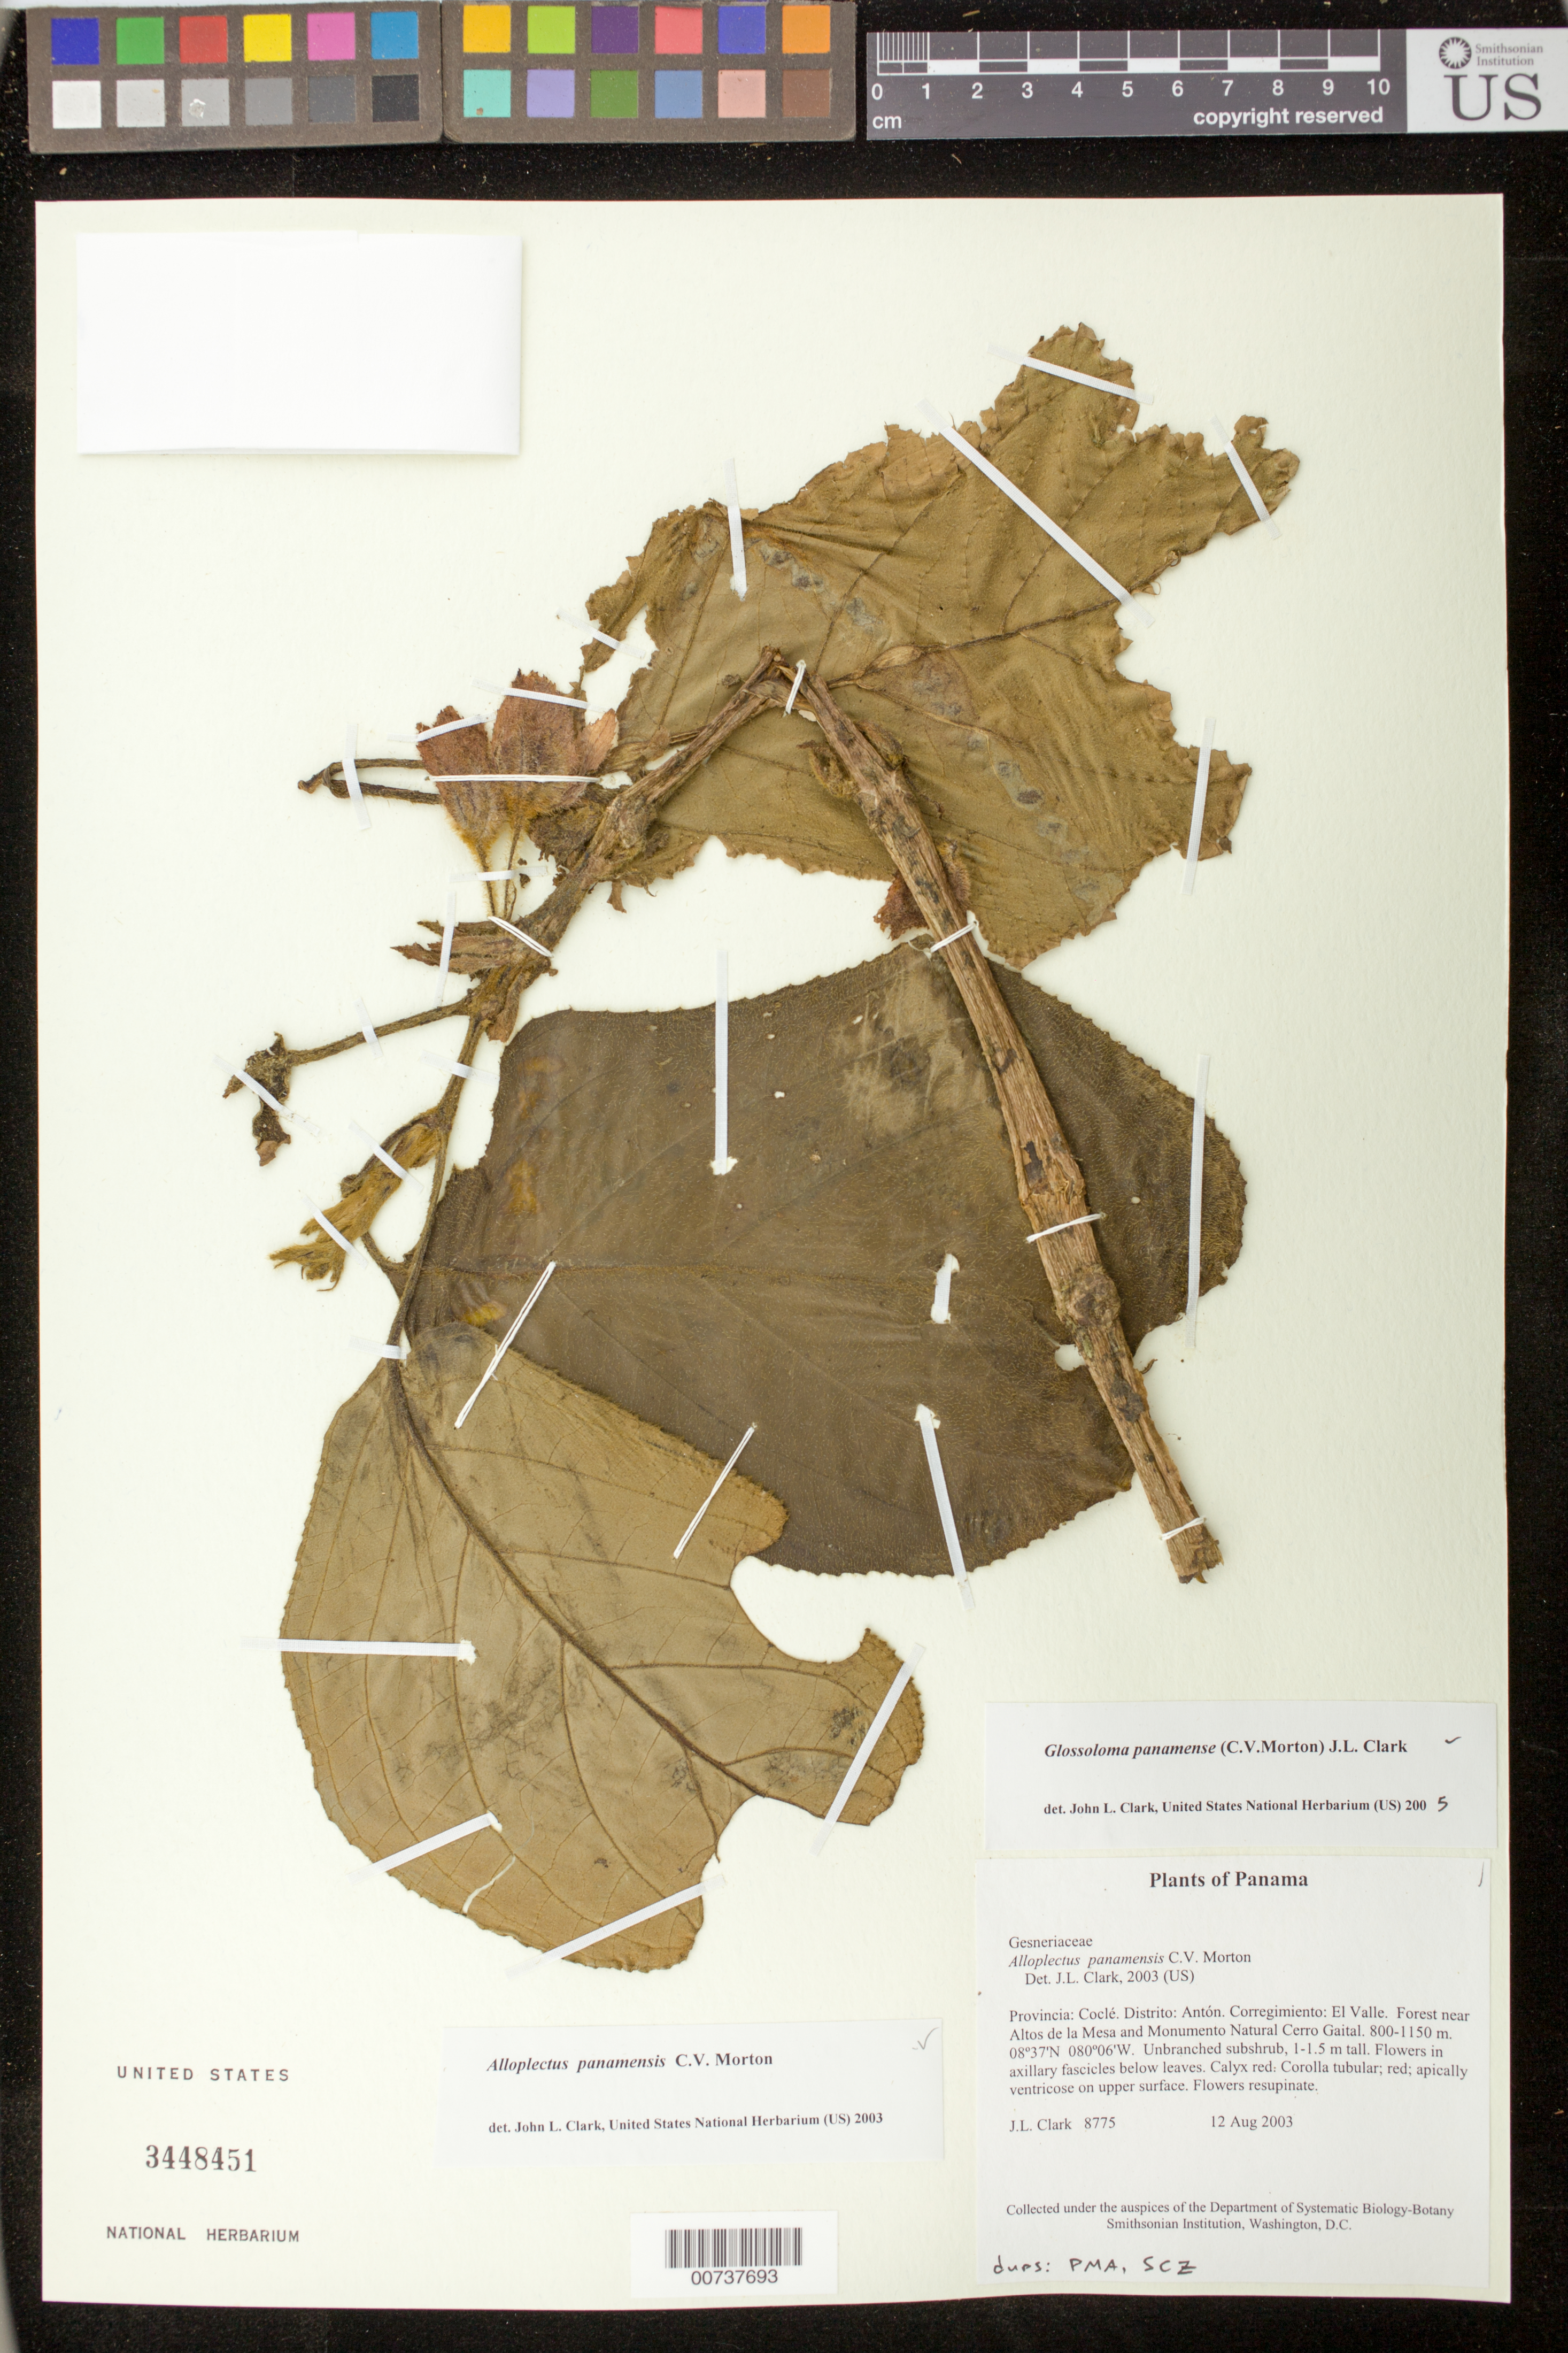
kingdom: Plantae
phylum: Tracheophyta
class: Magnoliopsida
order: Lamiales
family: Gesneriaceae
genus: Glossoloma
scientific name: Glossoloma panamense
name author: (C.V. Morton) J.L. Clark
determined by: Clark, J. L., (SEL), The Marie Selby Botanical Garden (UNITED STATES)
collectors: J. L. Clark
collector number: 8775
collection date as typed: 12 Aug 2003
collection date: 2003-08-12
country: Panama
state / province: Coclé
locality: Antón. Corregimiento: El Valle. Forest near Altos de la Mesa and Monumento Natural Cerro Gaital.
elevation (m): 800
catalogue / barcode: US 3448451